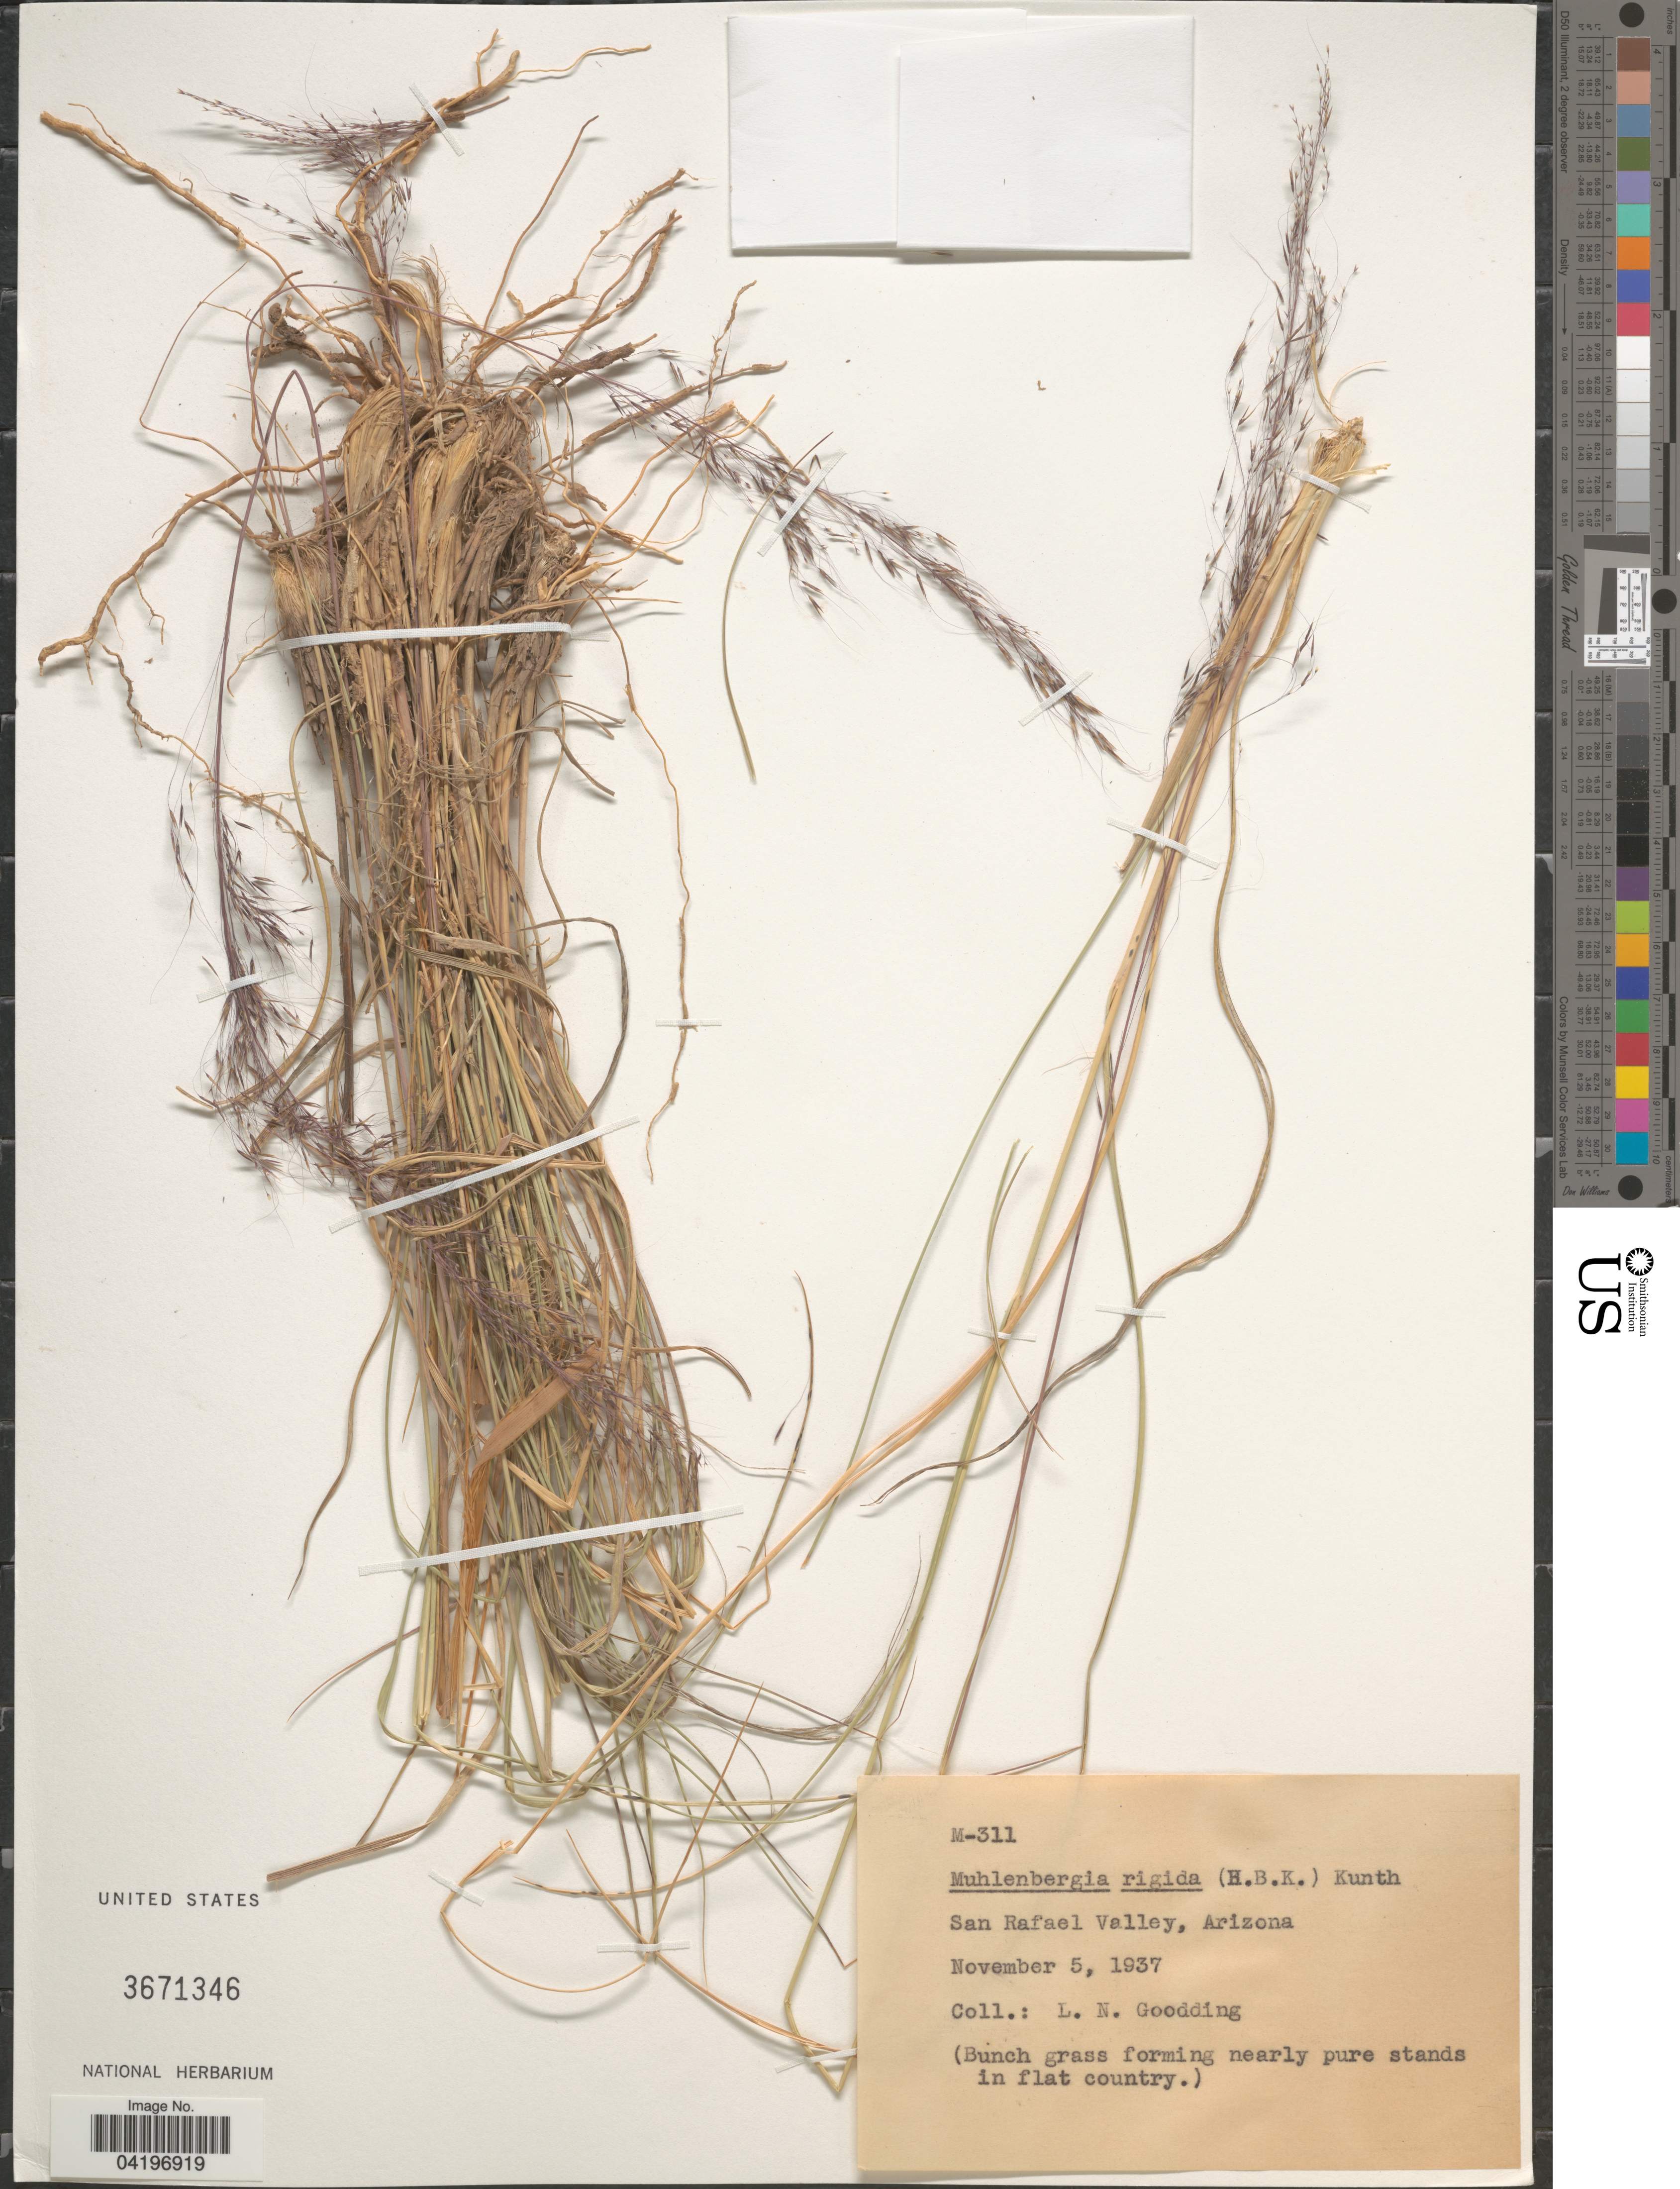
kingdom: Plantae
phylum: Tracheophyta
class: Liliopsida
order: Poales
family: Poaceae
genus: Muhlenbergia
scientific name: Muhlenbergia rigens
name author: (Benth.) Hitchc.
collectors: L. N. Goodding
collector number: M-311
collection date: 1937-11-05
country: United States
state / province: Arizona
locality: San Rafael Valley.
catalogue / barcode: US 3671346